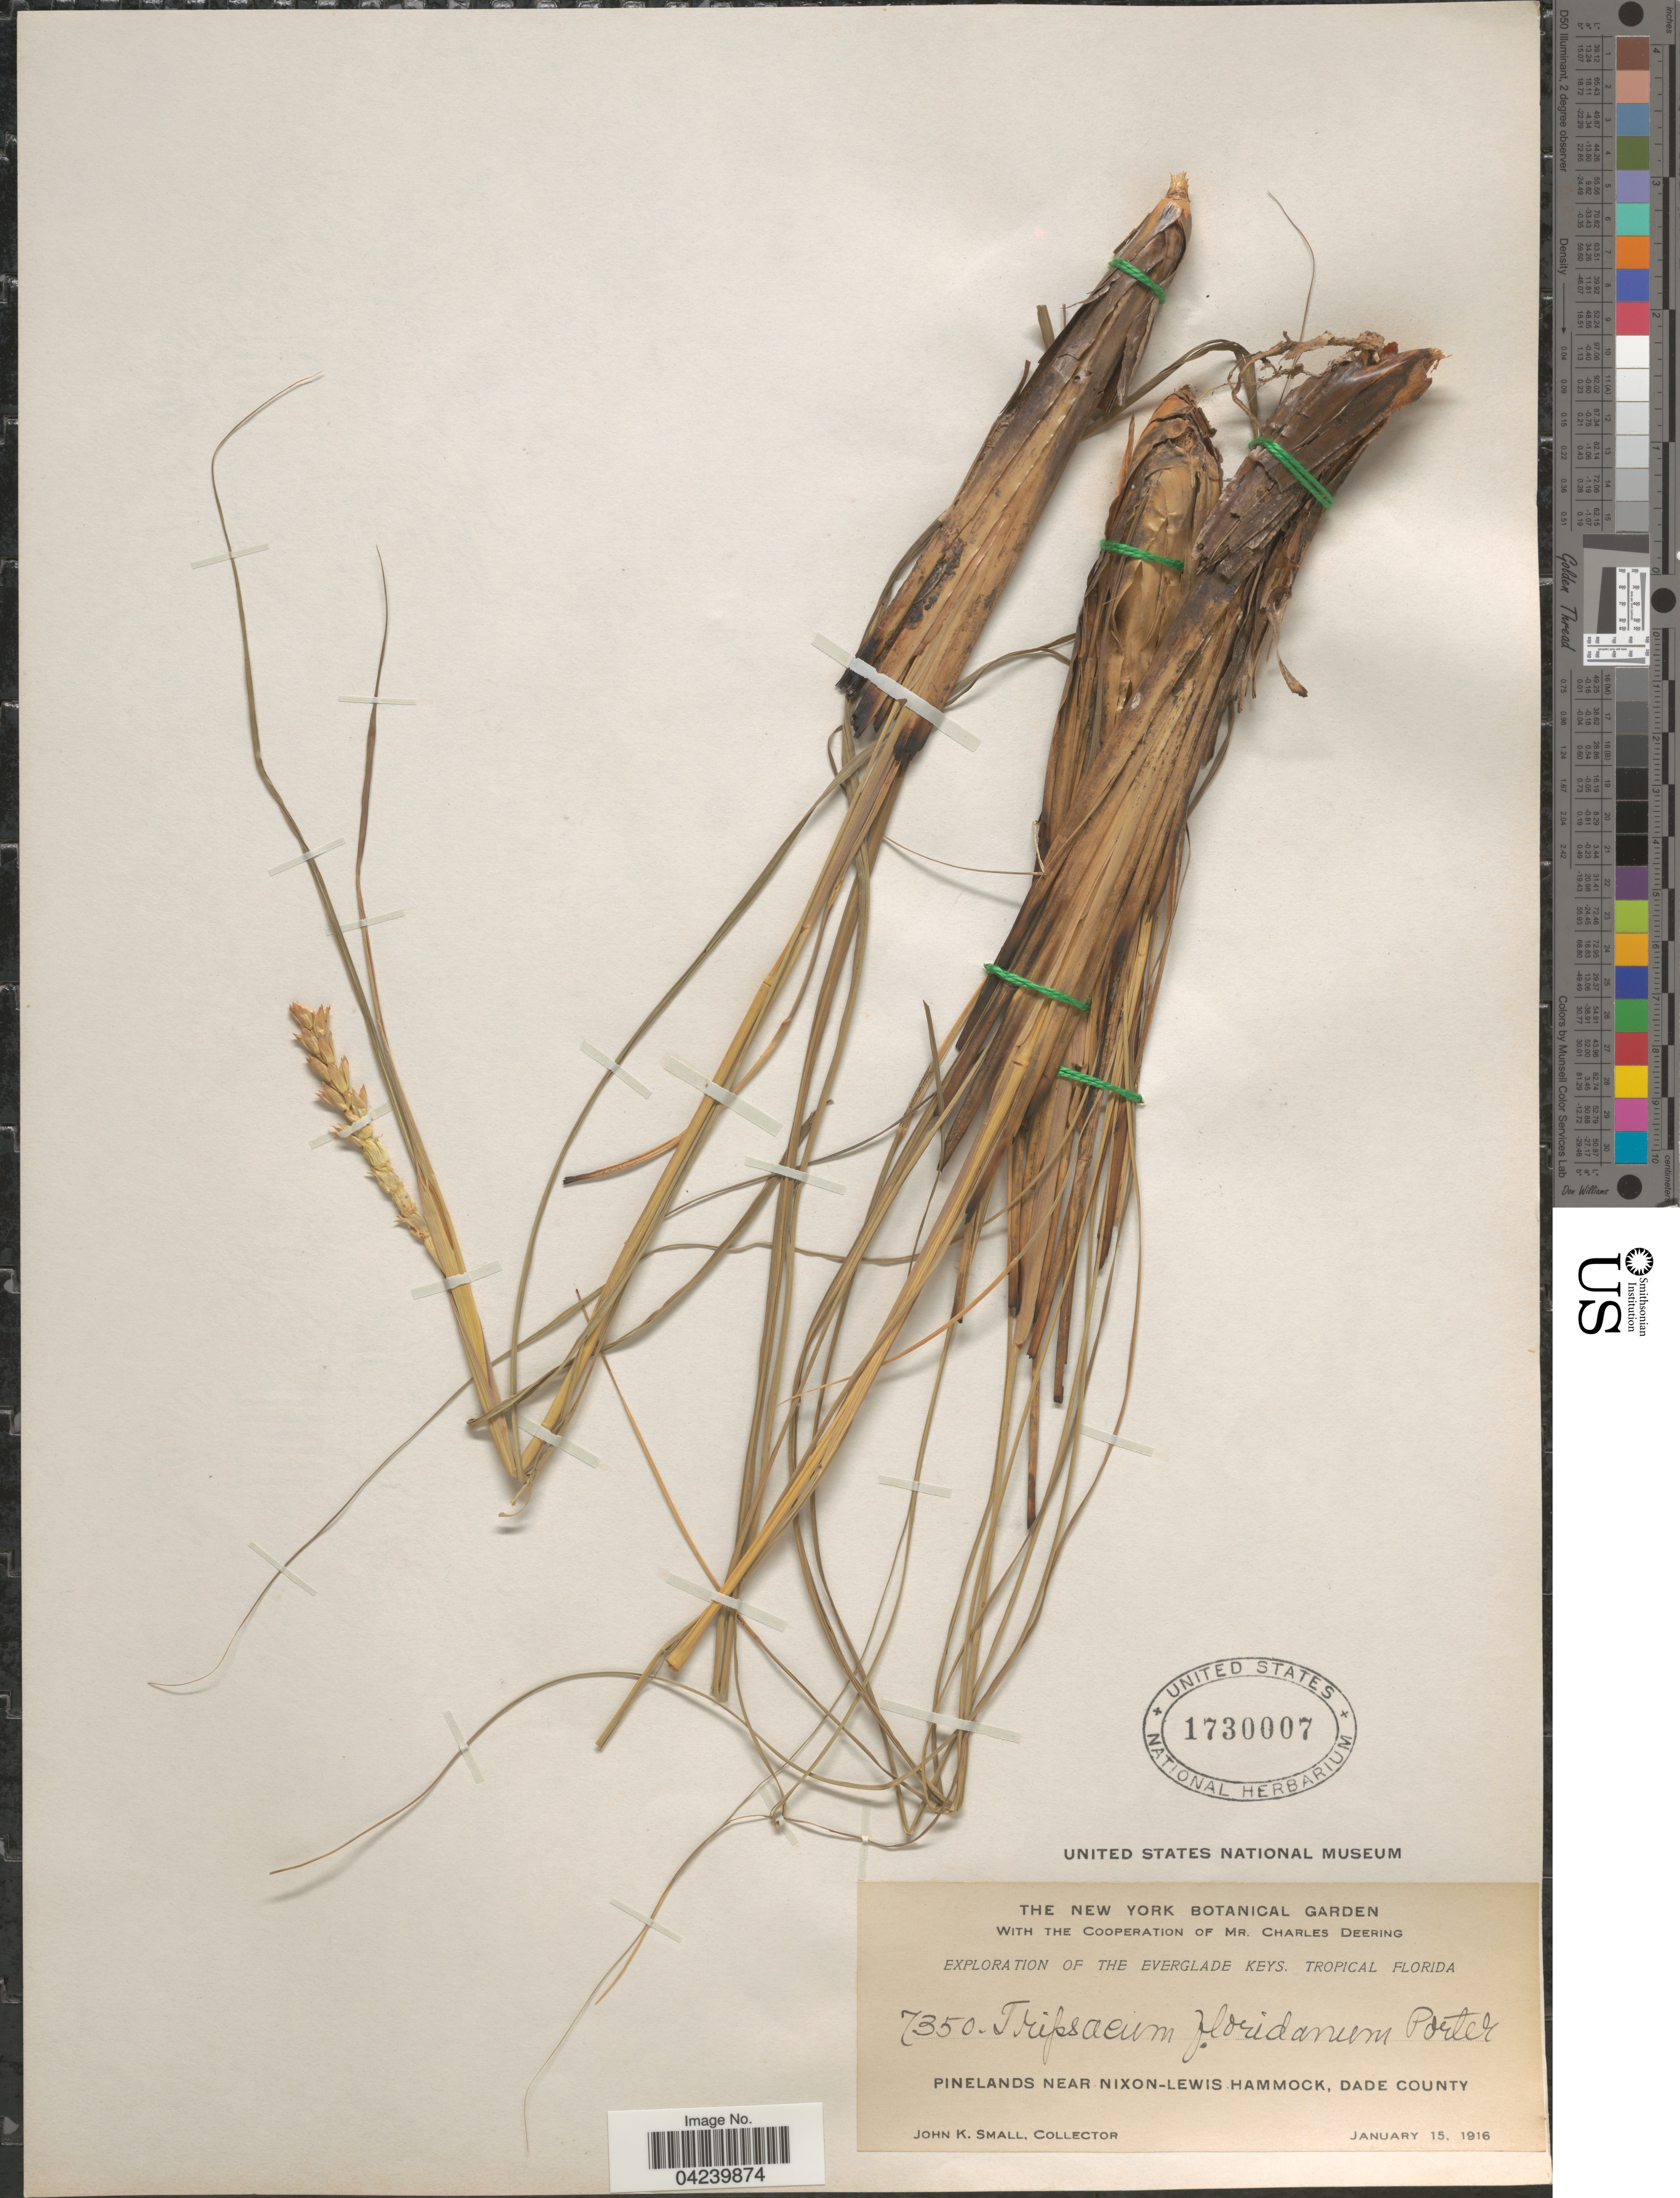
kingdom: Plantae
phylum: Tracheophyta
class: Liliopsida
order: Poales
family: Poaceae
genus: Tripsacum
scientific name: Tripsacum dactyloides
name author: (L.) L.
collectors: J. K. Small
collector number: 7350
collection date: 1916-01-15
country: United States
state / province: Florida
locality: Exploration of the Everglade Keys. Tropical Florida. Pinelands near Nixon-Lewis Hammock, Dade County.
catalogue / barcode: US 1730007